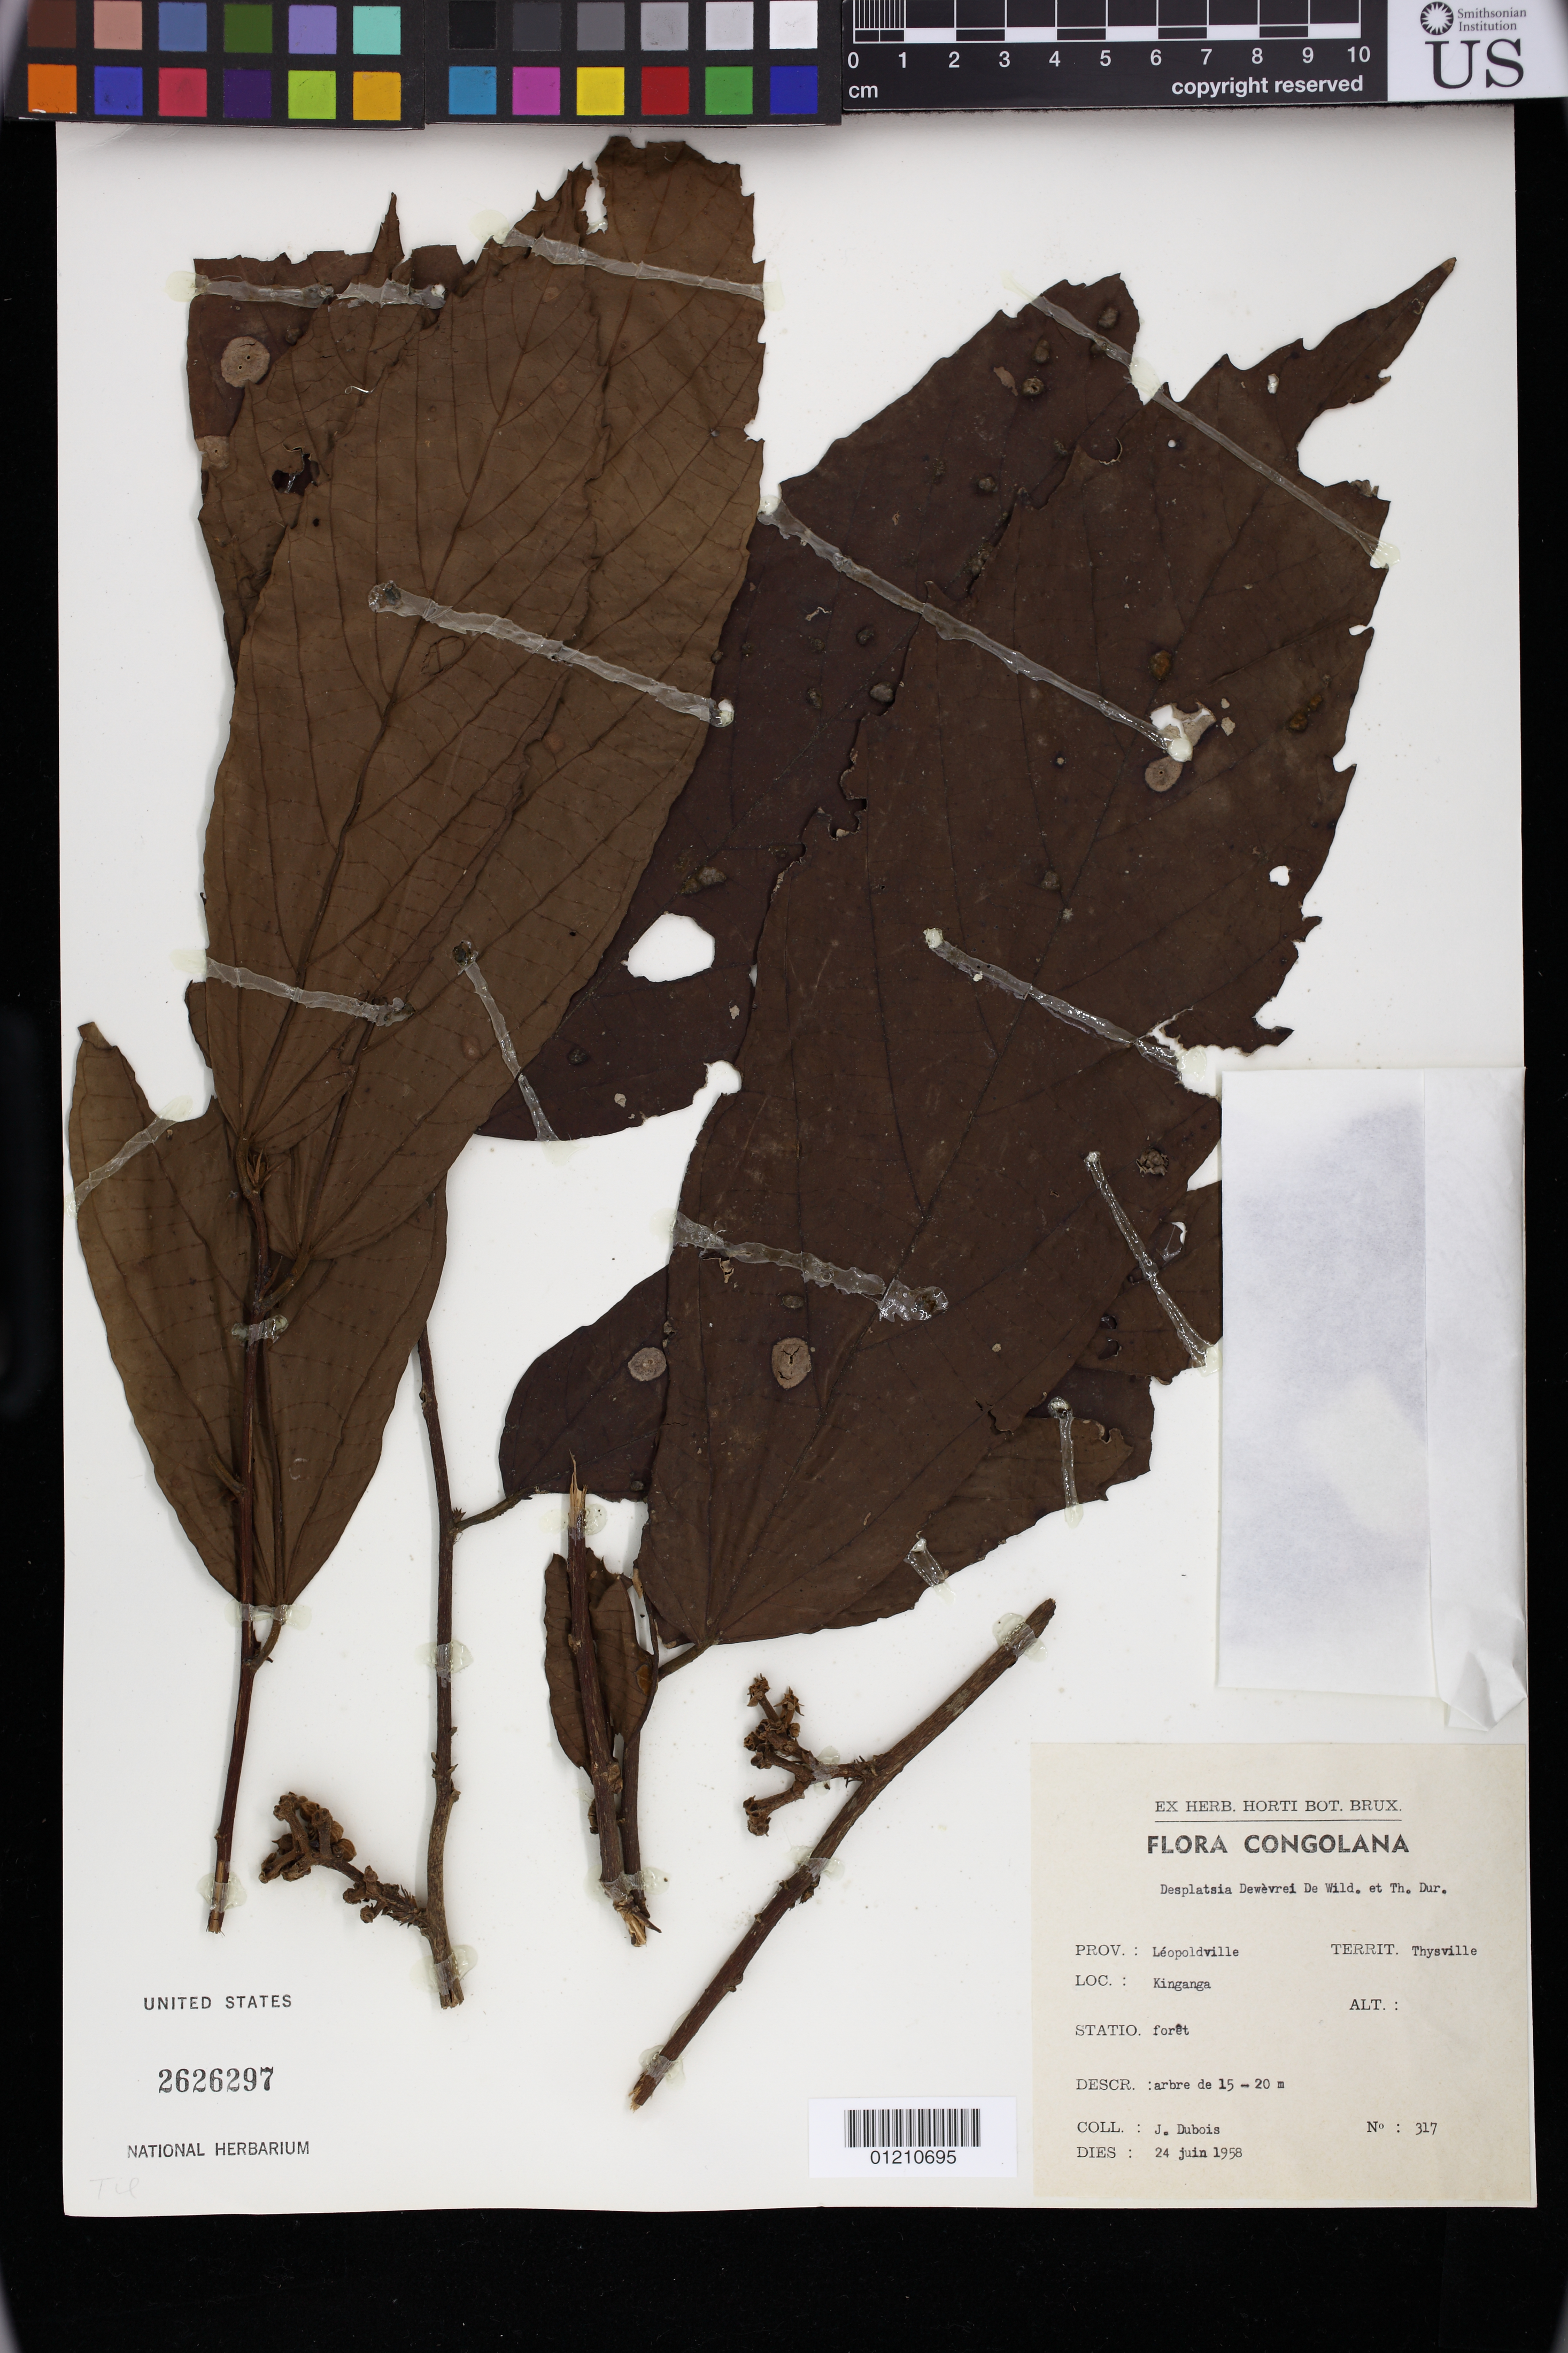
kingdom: Plantae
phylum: Tracheophyta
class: Magnoliopsida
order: Malvales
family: Malvaceae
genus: Desplatsia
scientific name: Desplatsia dewevrei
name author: (De Wild. & Durand) Burret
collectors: J. Dubois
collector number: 317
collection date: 1958-06-24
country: Congo, Democratic Republic of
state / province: Kongo Central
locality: Leopoldville province, Kinganga. Thysville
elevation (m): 15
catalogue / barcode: US 2626297